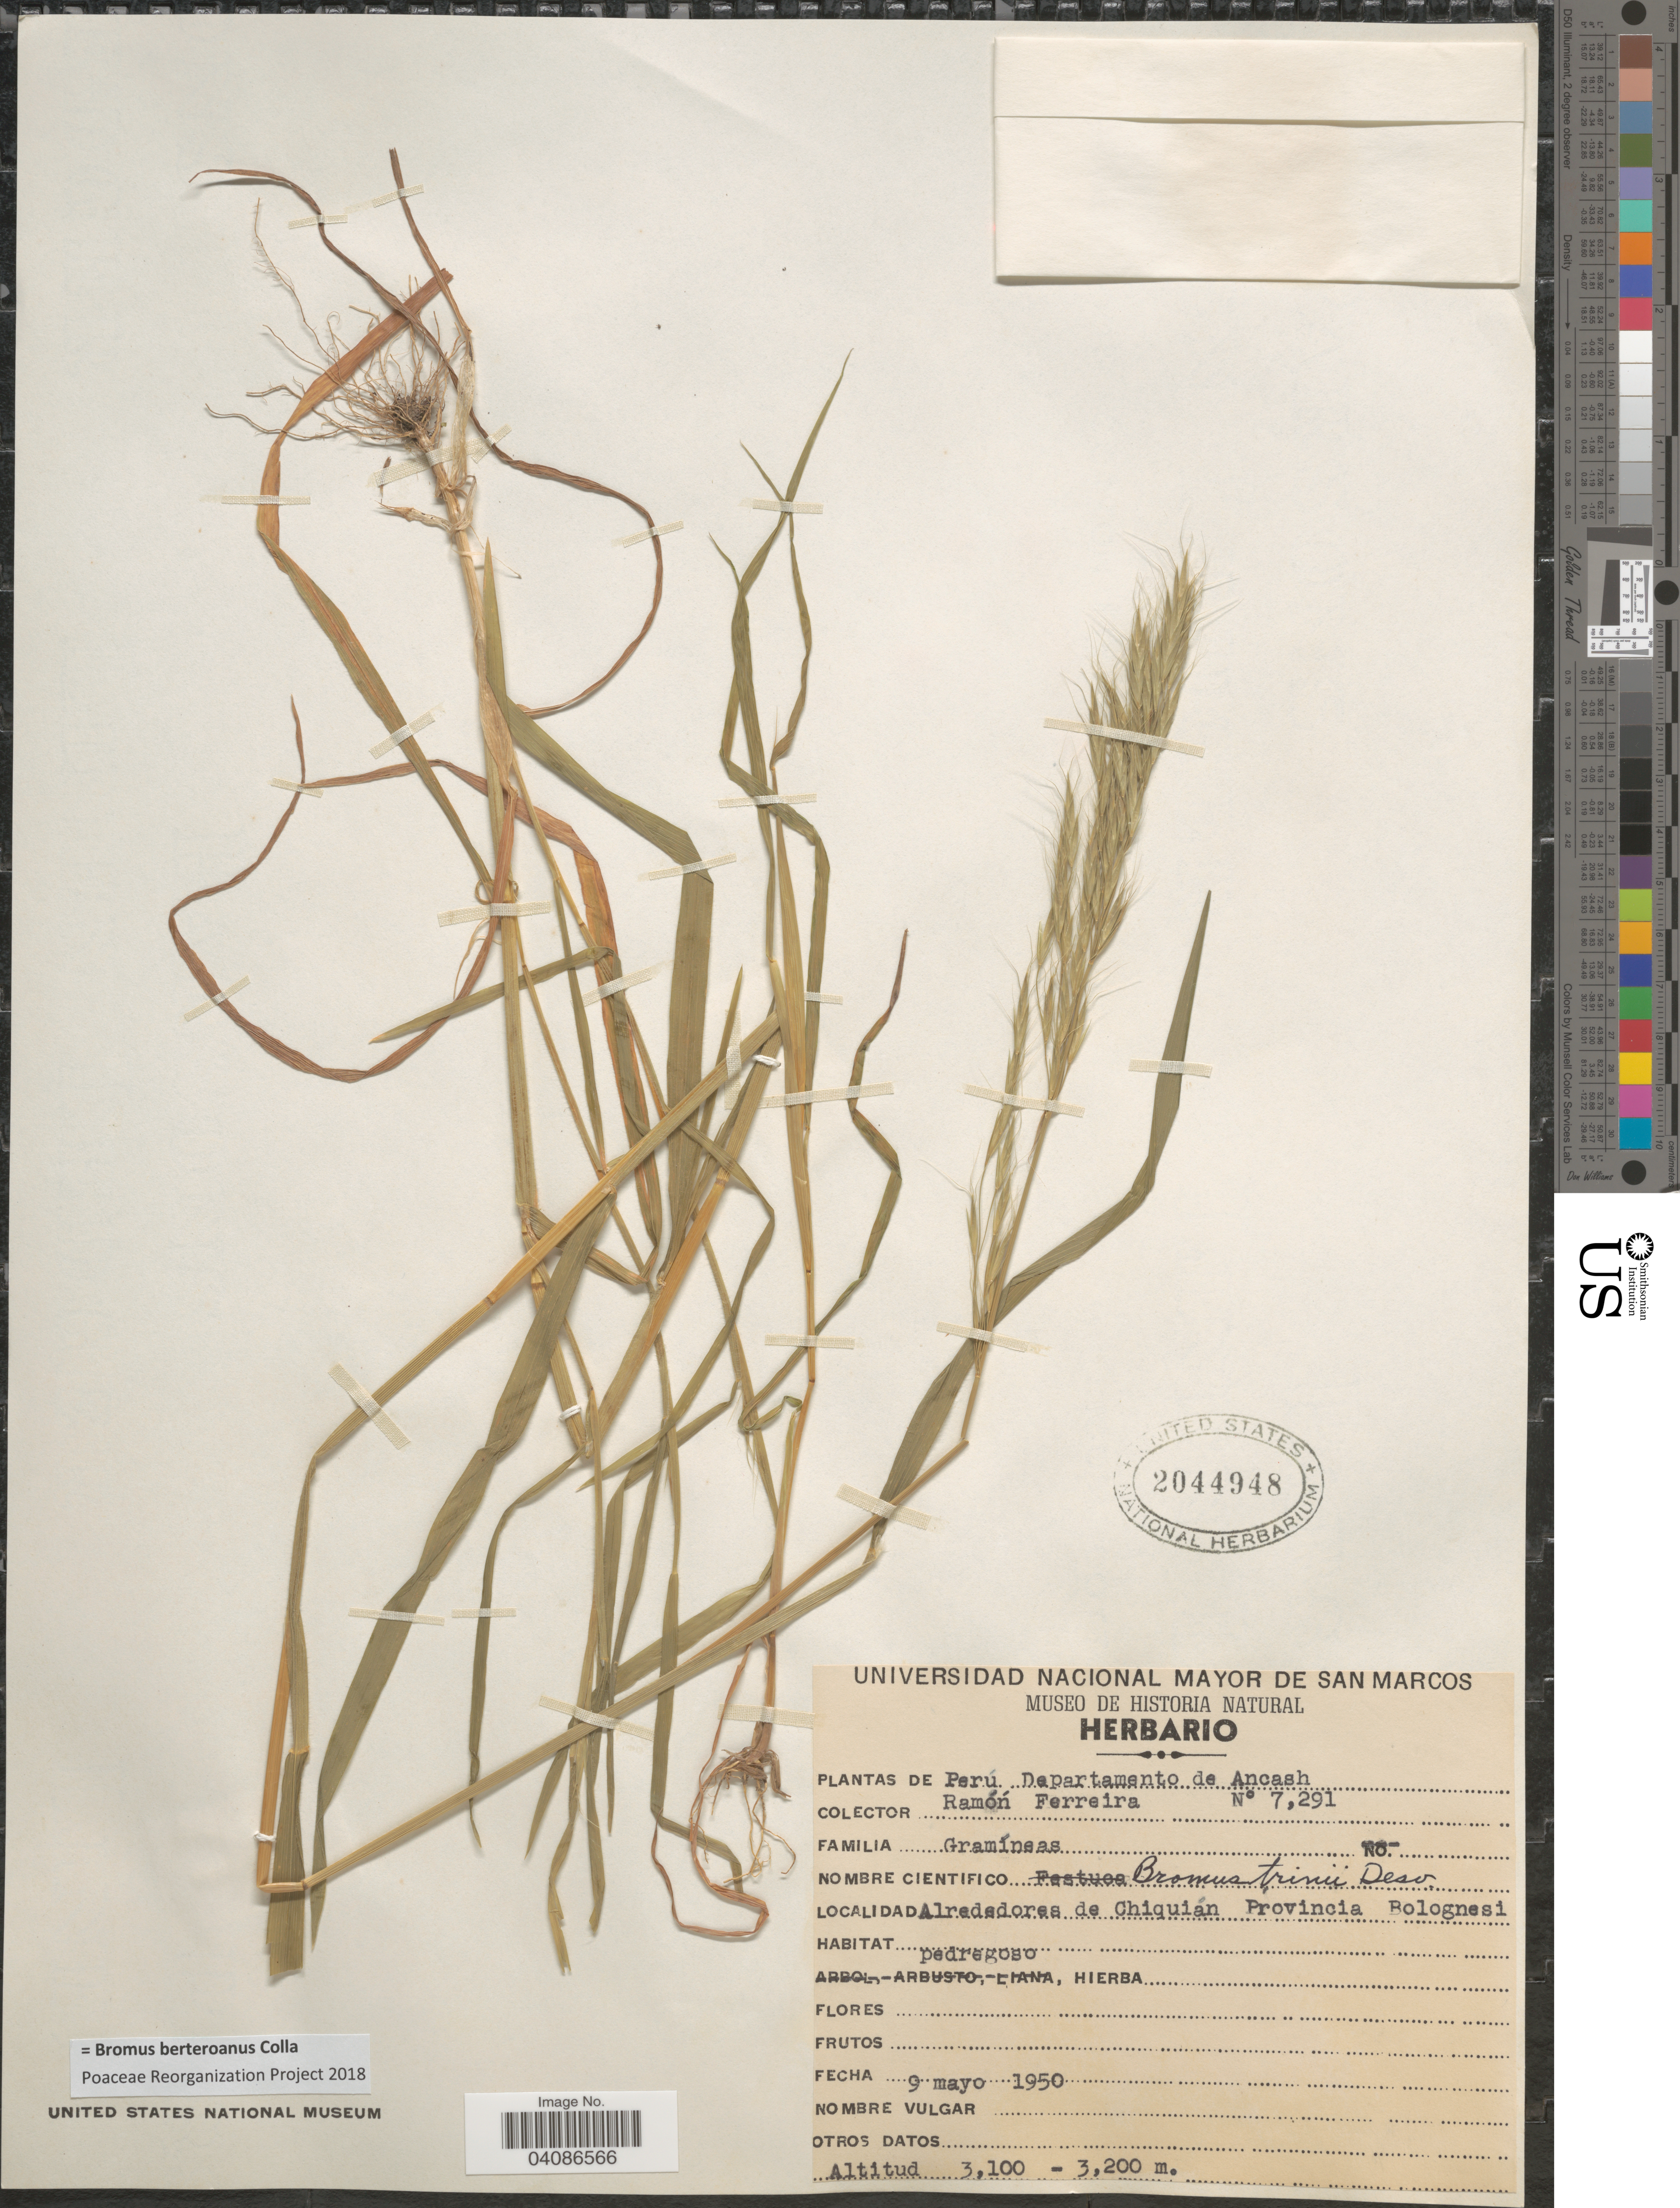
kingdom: Plantae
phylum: Tracheophyta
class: Liliopsida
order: Poales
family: Poaceae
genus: Bromus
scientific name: Bromus berteroanus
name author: Colla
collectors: R. Ferreira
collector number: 7291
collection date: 1950-05-09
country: Peru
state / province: Ancash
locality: Departamento de Ancash. Alrededores de Chiquián. Provincia Bolognesi.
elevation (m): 3100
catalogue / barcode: US 2044948